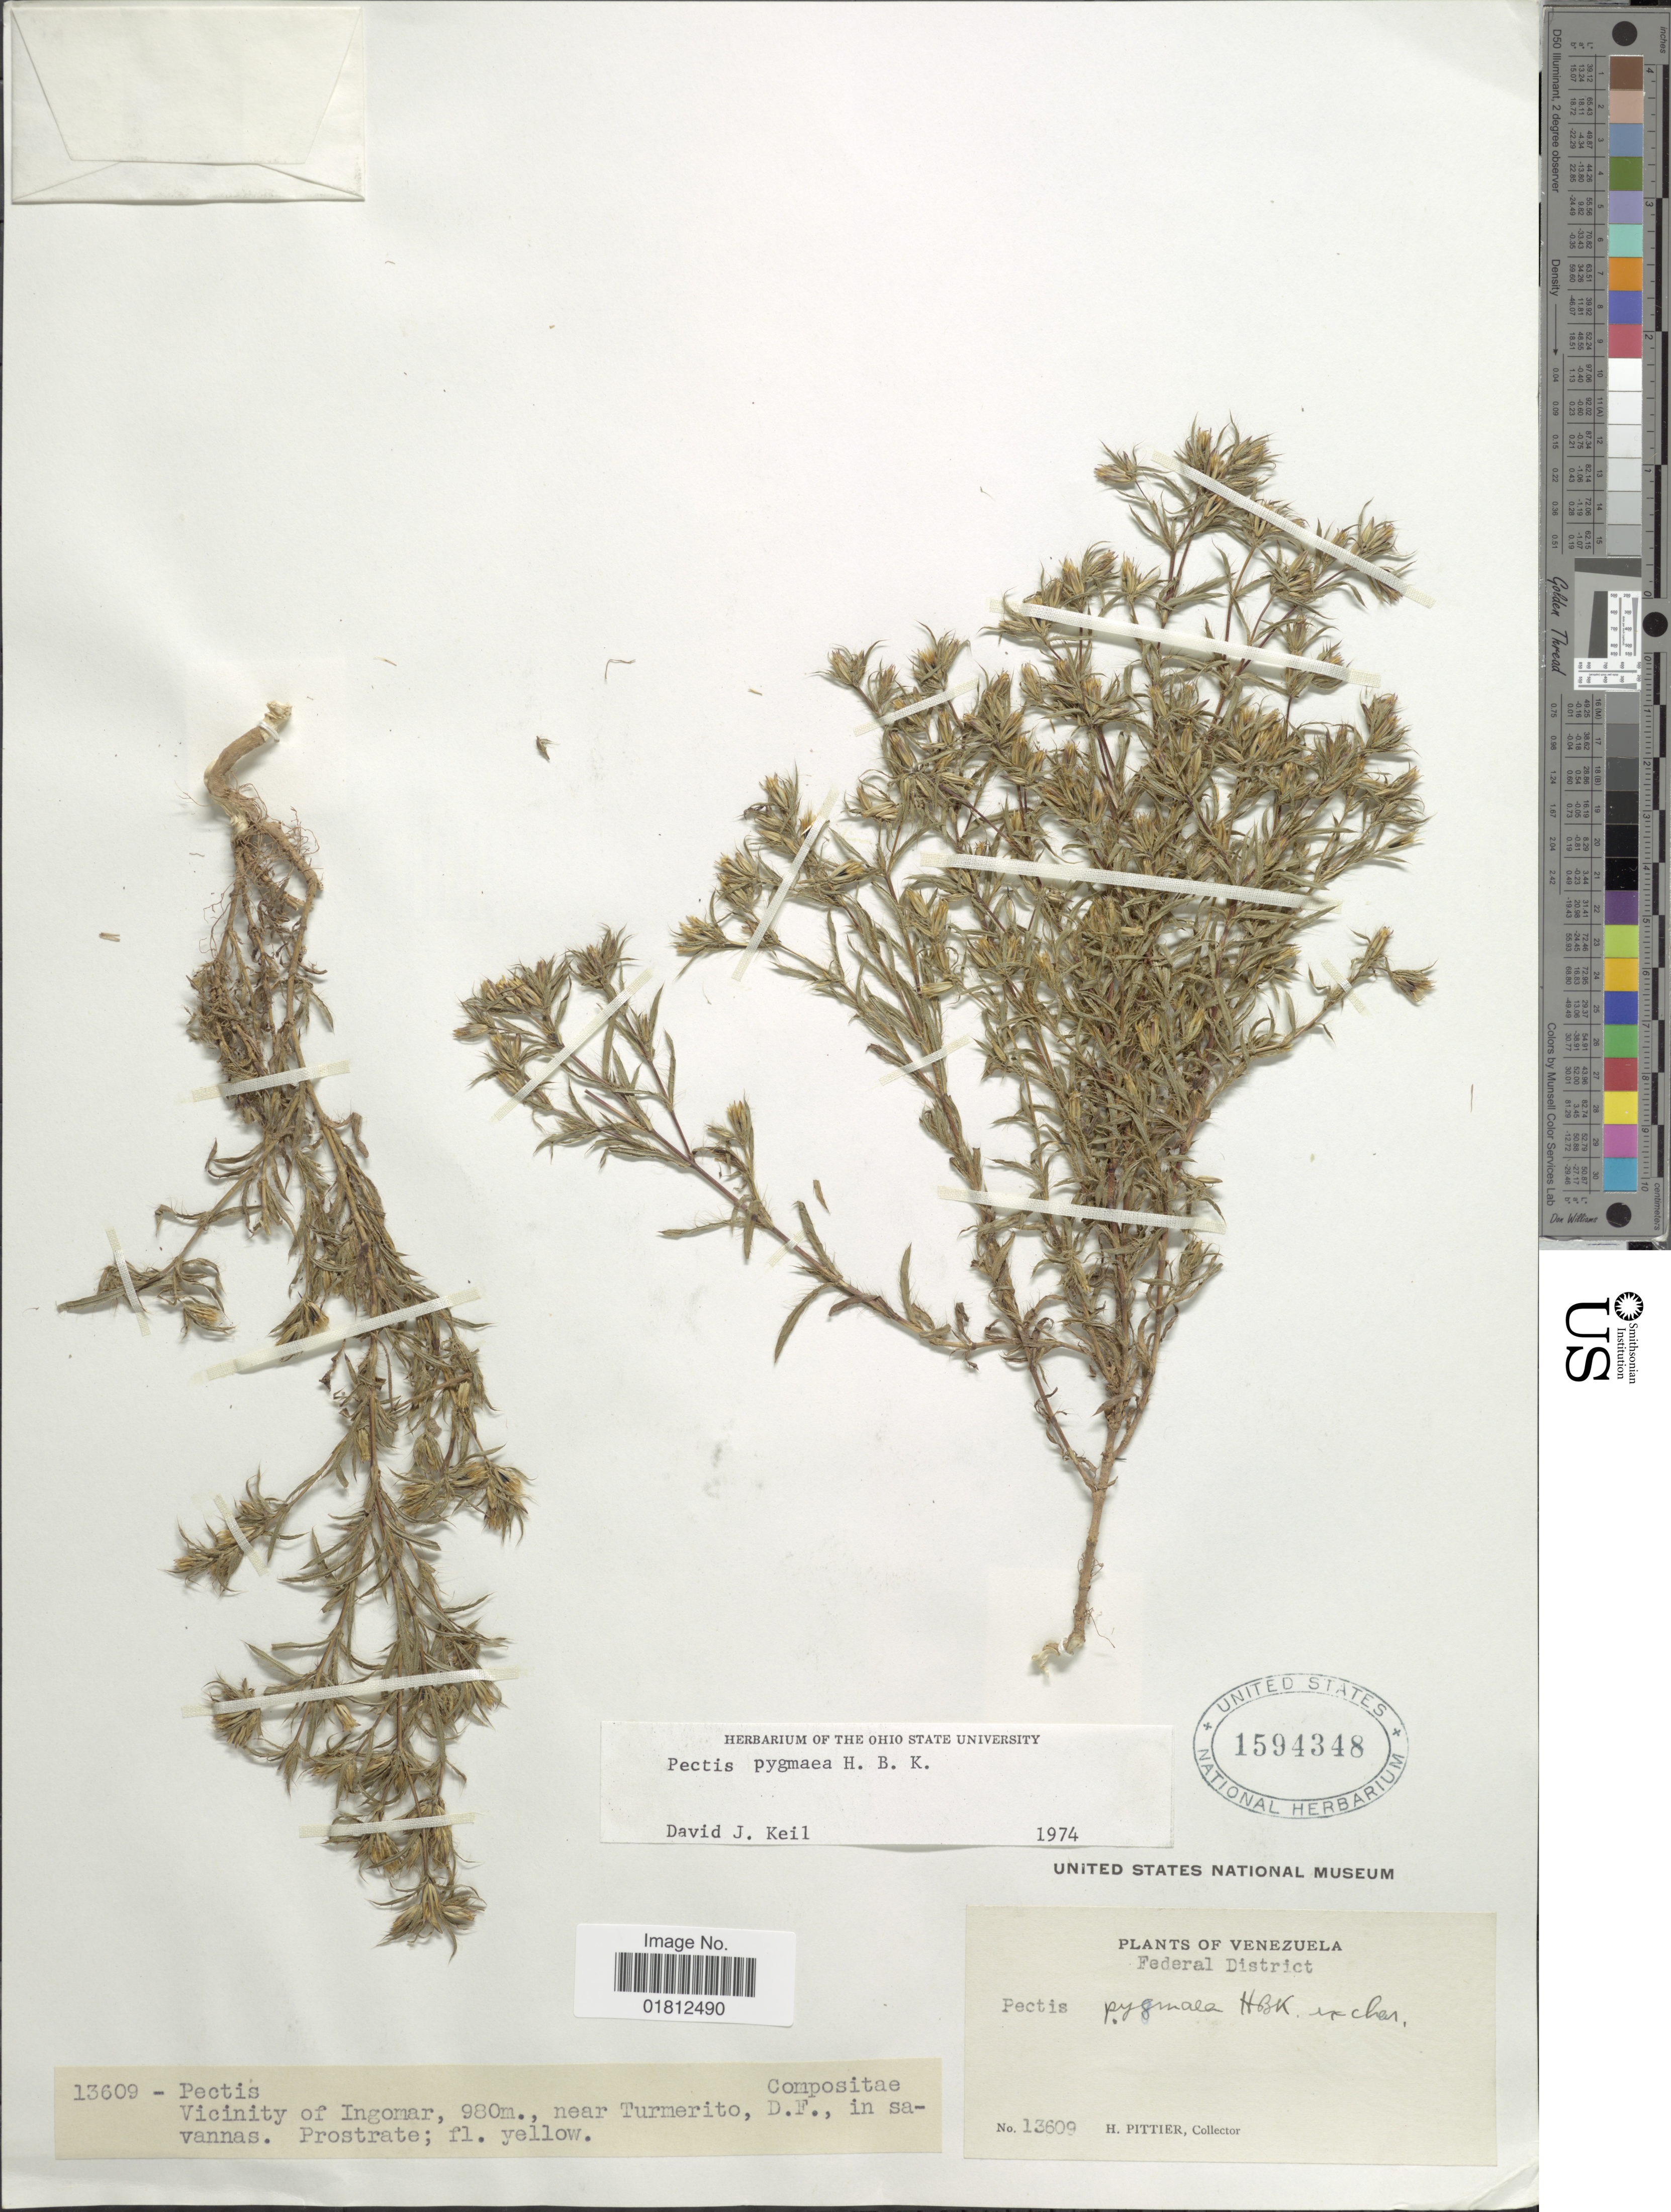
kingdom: Plantae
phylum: Tracheophyta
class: Magnoliopsida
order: Asterales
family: Asteraceae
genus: Pectis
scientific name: Pectis pygmaea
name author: Kunth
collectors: H. F. Pittier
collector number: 13609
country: Venezuela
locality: Federal District, Vicinity of Ingomar, near Turmerto, in savannas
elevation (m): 980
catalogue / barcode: US 1594348